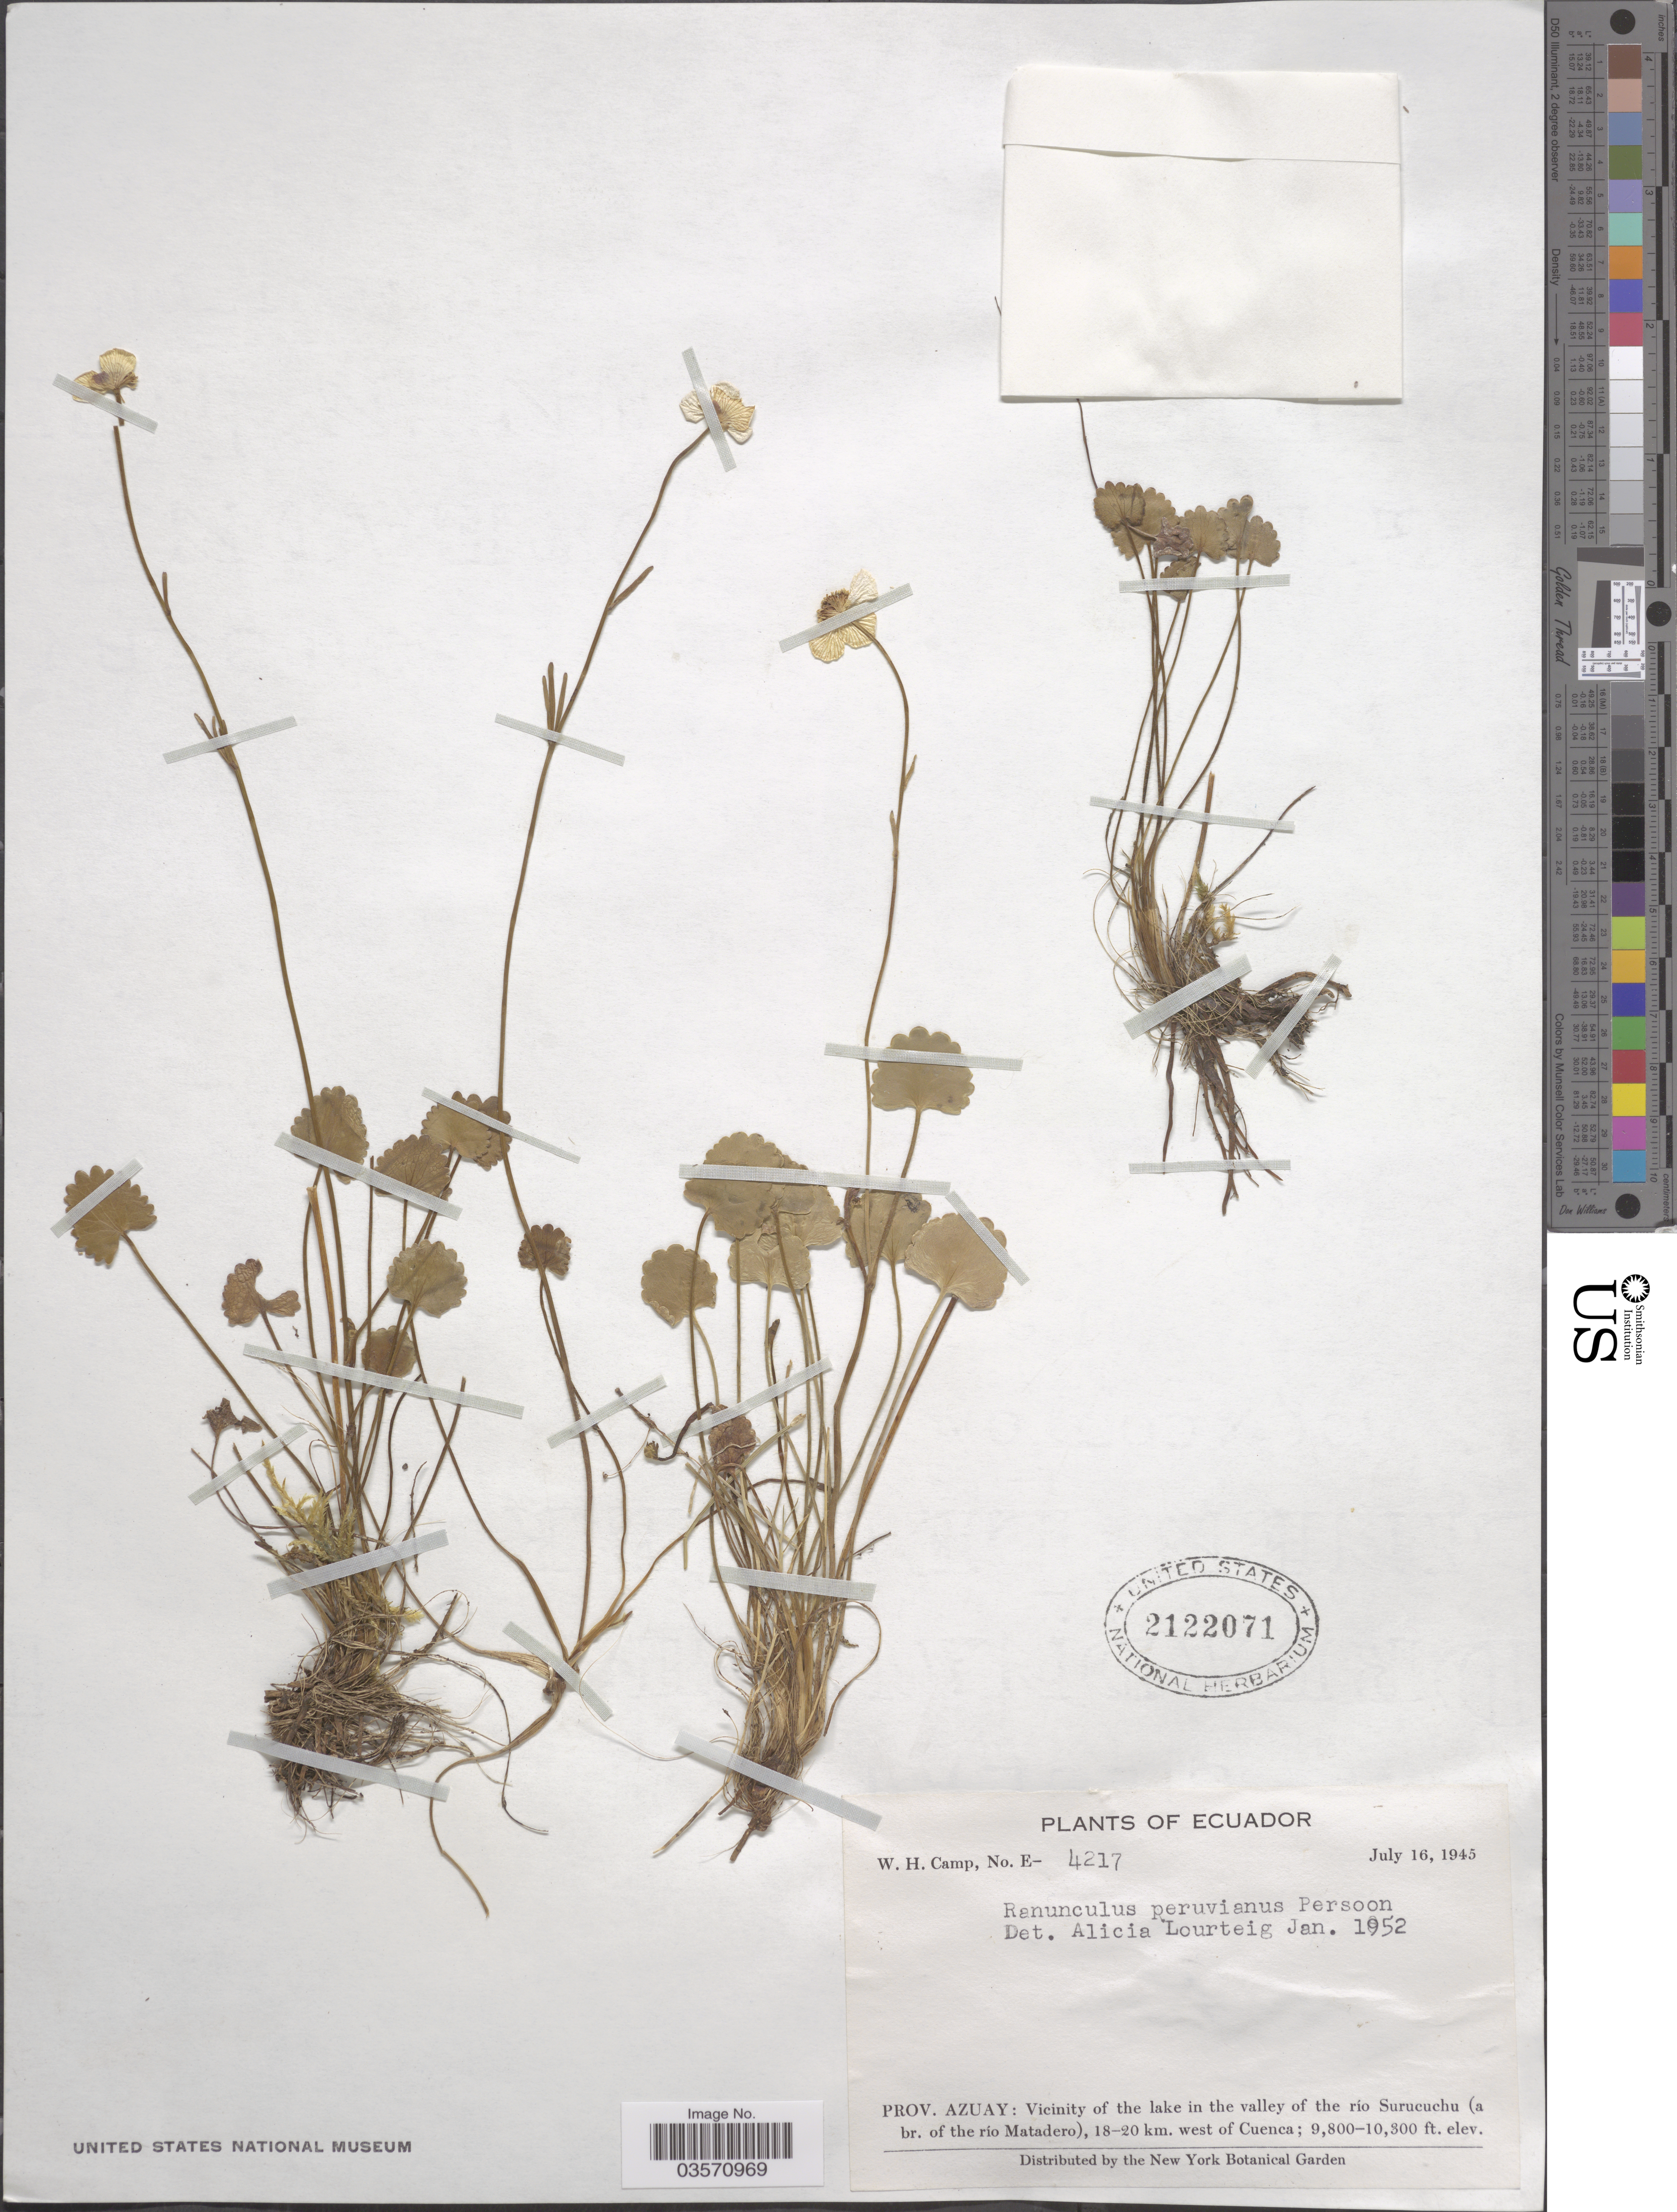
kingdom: Plantae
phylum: Tracheophyta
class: Magnoliopsida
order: Ranunculales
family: Ranunculaceae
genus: Ranunculus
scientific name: Ranunculus peruvianus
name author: Pers.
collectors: W. H. Camp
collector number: E-4217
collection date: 1945-07-16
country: Ecuador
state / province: Azuay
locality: Vicinity of the lake in the valley of the río Surucuchu (a br. of the río Matadero), 18-20 km. west of Cuenca.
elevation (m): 2987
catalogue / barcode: US 2122071